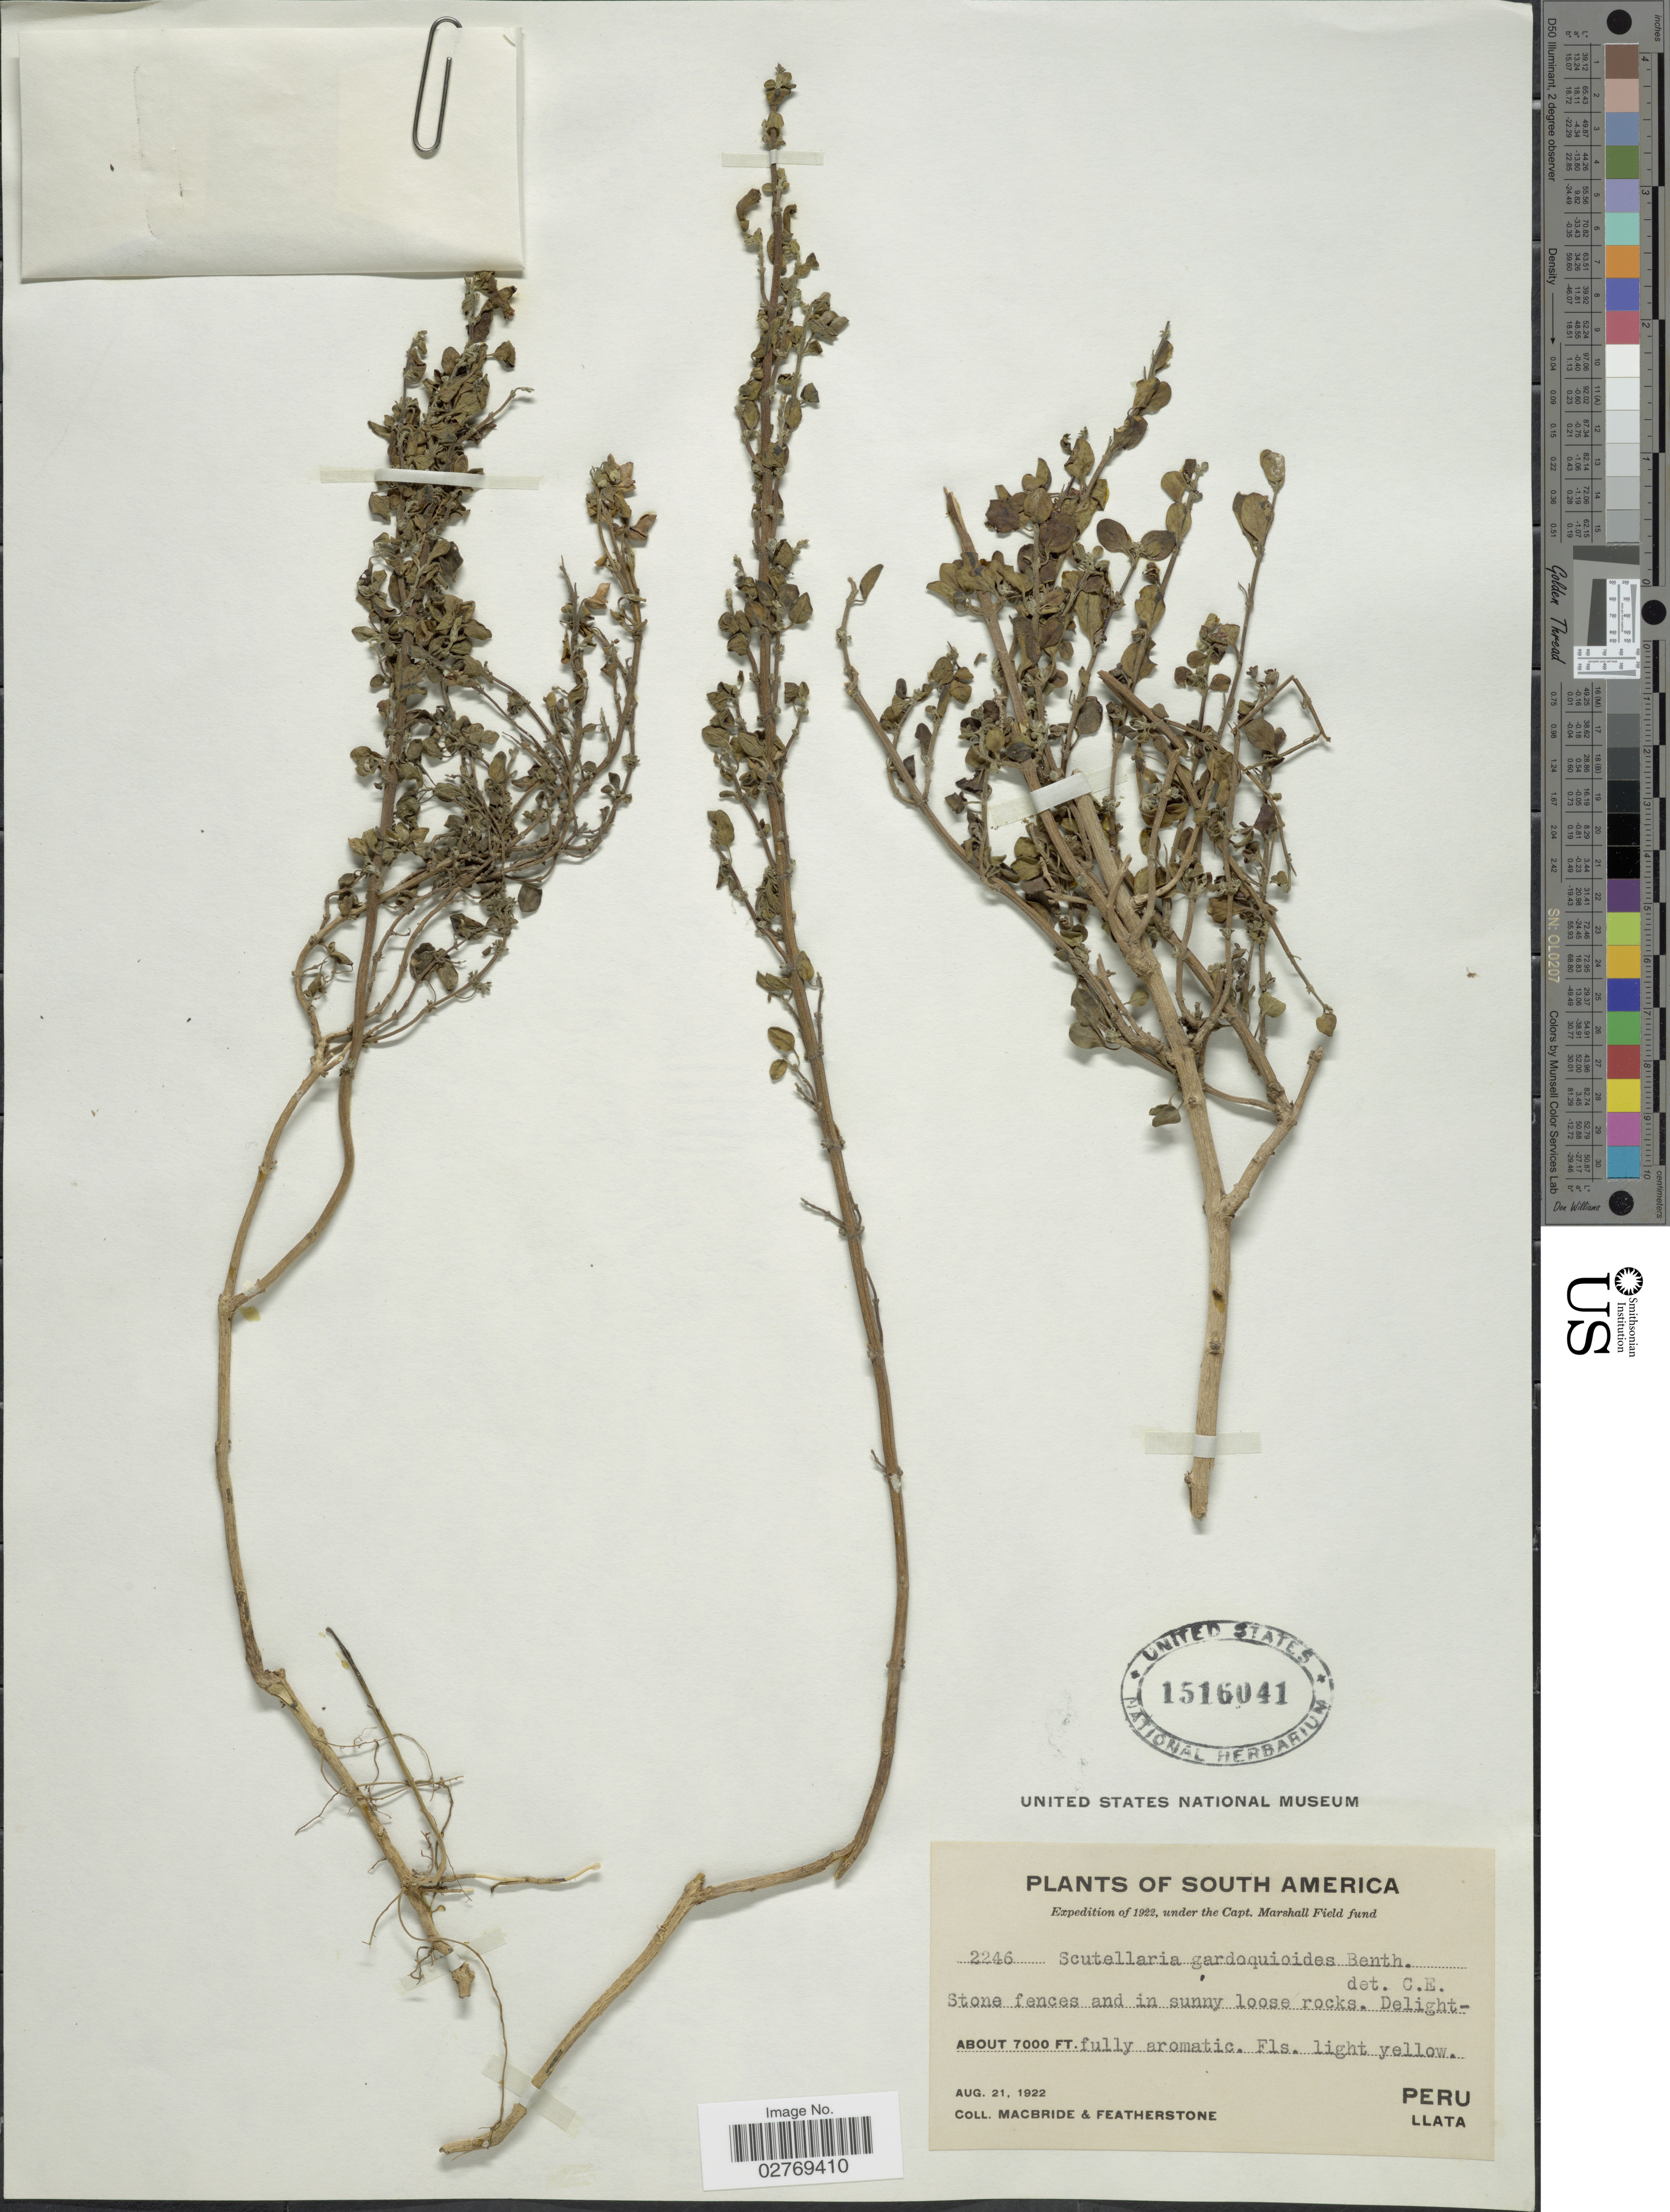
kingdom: Plantae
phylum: Tracheophyta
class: Magnoliopsida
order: Lamiales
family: Lamiaceae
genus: Scutellaria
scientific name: Scutellaria gardoquioides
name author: (Benth.) Benth.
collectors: Macbride, -- & -. Featherstone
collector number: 2246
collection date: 1922-08-21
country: Peru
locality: Llata.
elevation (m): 2134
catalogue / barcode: US 1516041